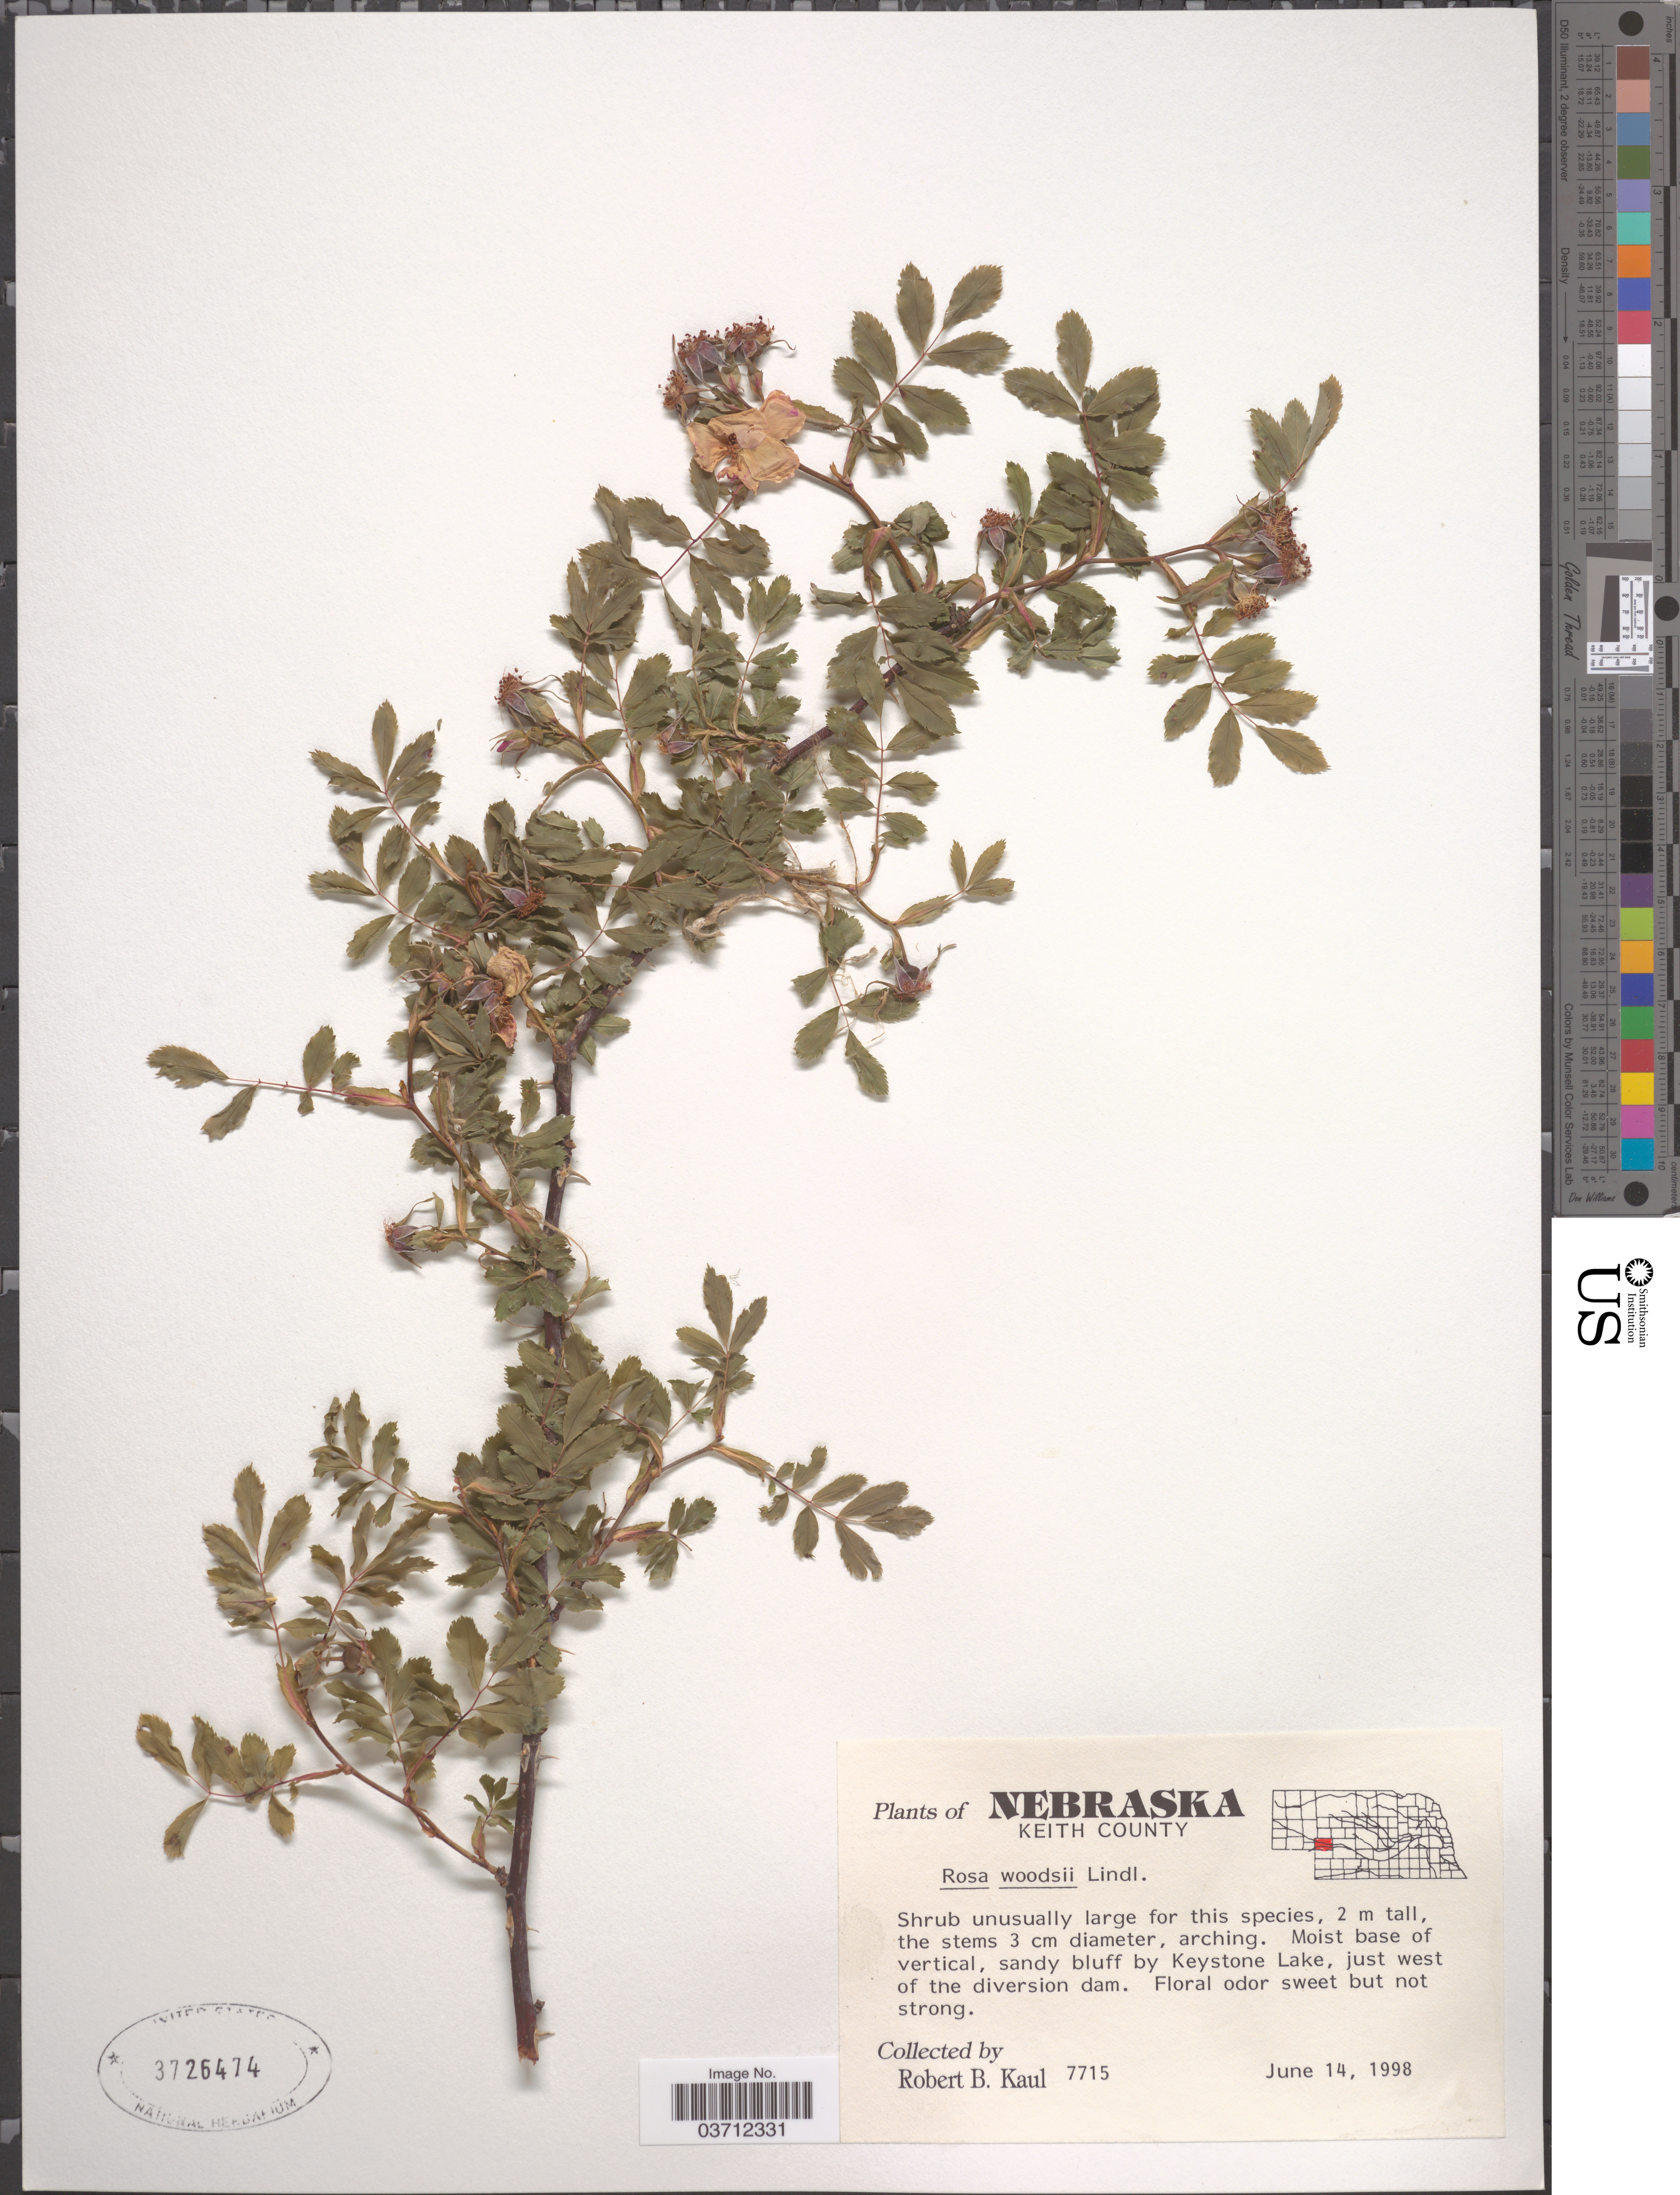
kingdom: Plantae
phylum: Tracheophyta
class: Magnoliopsida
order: Rosales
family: Rosaceae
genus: Rosa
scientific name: Rosa woodsii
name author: Lindl.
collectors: R. Kaul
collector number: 7715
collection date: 1998-06-14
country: United States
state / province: Nebraska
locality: Keith County. Moist base of vertical, sandy bluff by Keystone Lake, just west of the diversion dam.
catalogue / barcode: US 3726474